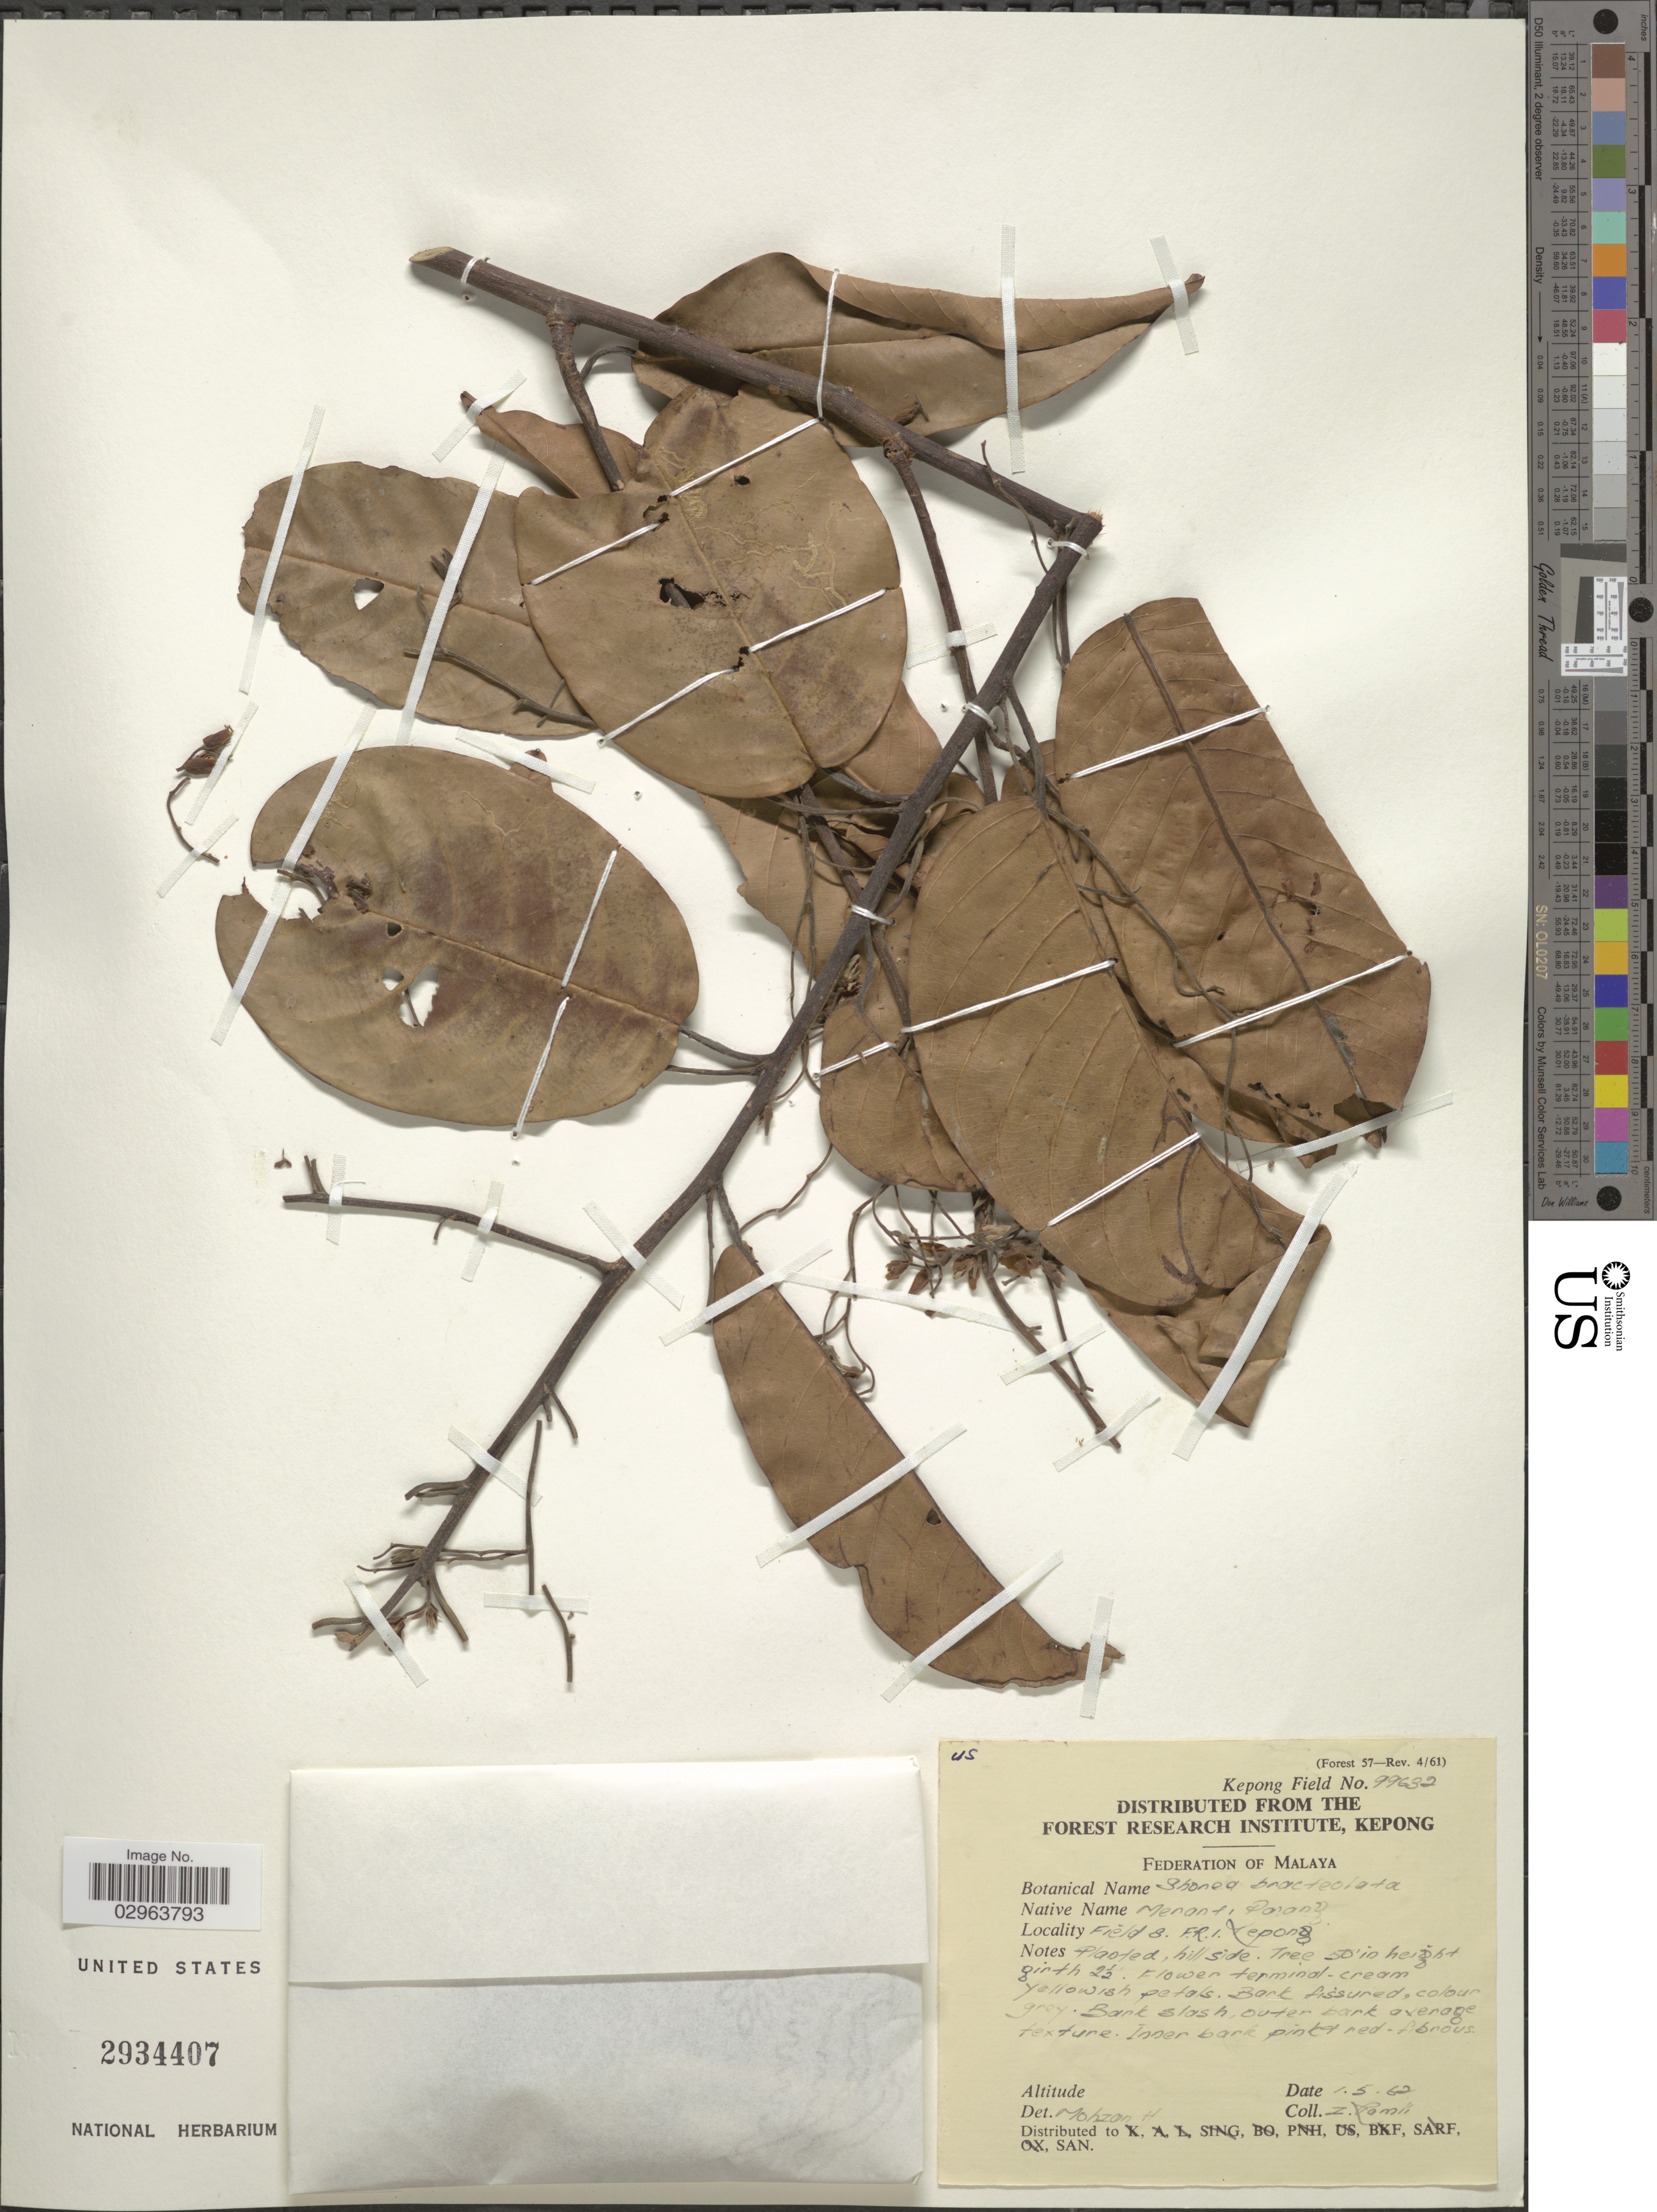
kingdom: Plantae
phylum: Tracheophyta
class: Magnoliopsida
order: Malvales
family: Dipterocarpaceae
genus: Anthoshorea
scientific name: Anthoshorea bracteolata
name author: (Dyer) P.S. Ashton & J. Heck.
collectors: Z. Ramli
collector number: Kepong Field 99632?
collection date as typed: Transcribed d/m/y: 1/5/62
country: Malaysia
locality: Federation of Malaya. Field 8. F.R.I. Kepong.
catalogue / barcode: US 2934407